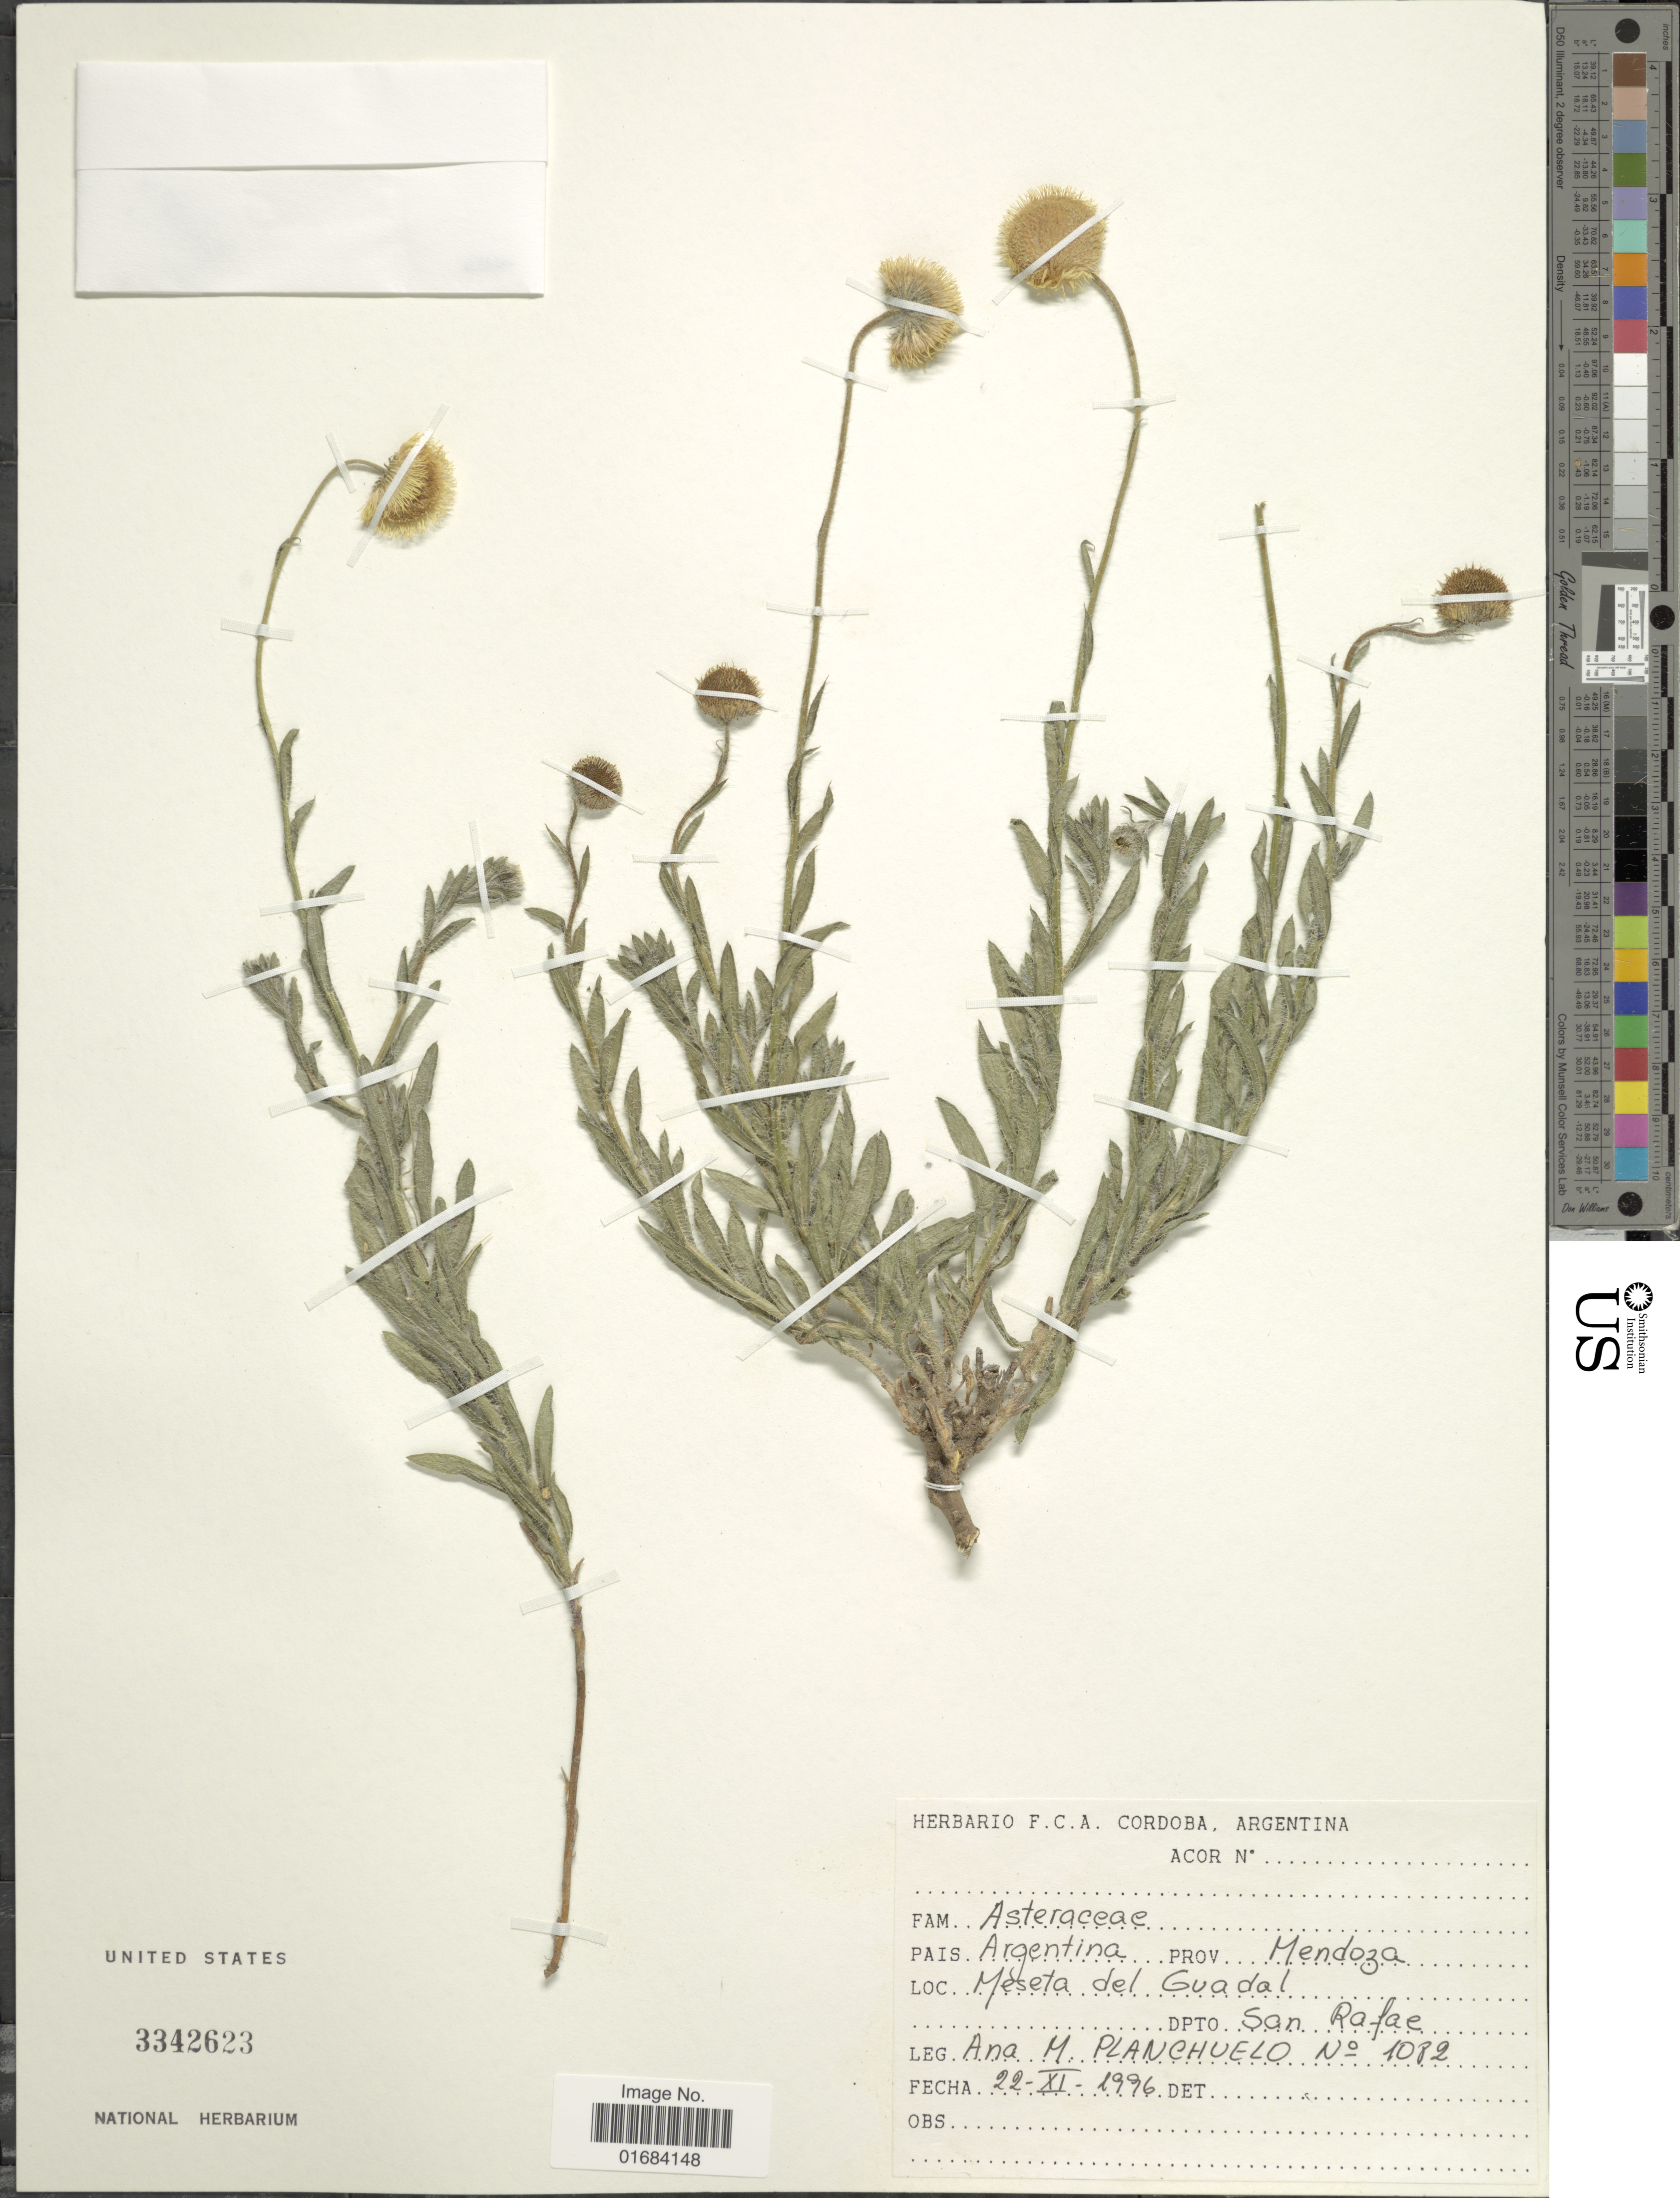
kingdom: Plantae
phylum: Tracheophyta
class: Magnoliopsida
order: Asterales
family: Asteraceae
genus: Hysterionica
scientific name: Hysterionica jasionoides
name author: Willd.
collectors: A. M. Planchuelo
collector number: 1082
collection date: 1996-11-22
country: Argentina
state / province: Mendoza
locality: Meseta del Guadal, Dpto San Rafae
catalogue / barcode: US 3342623